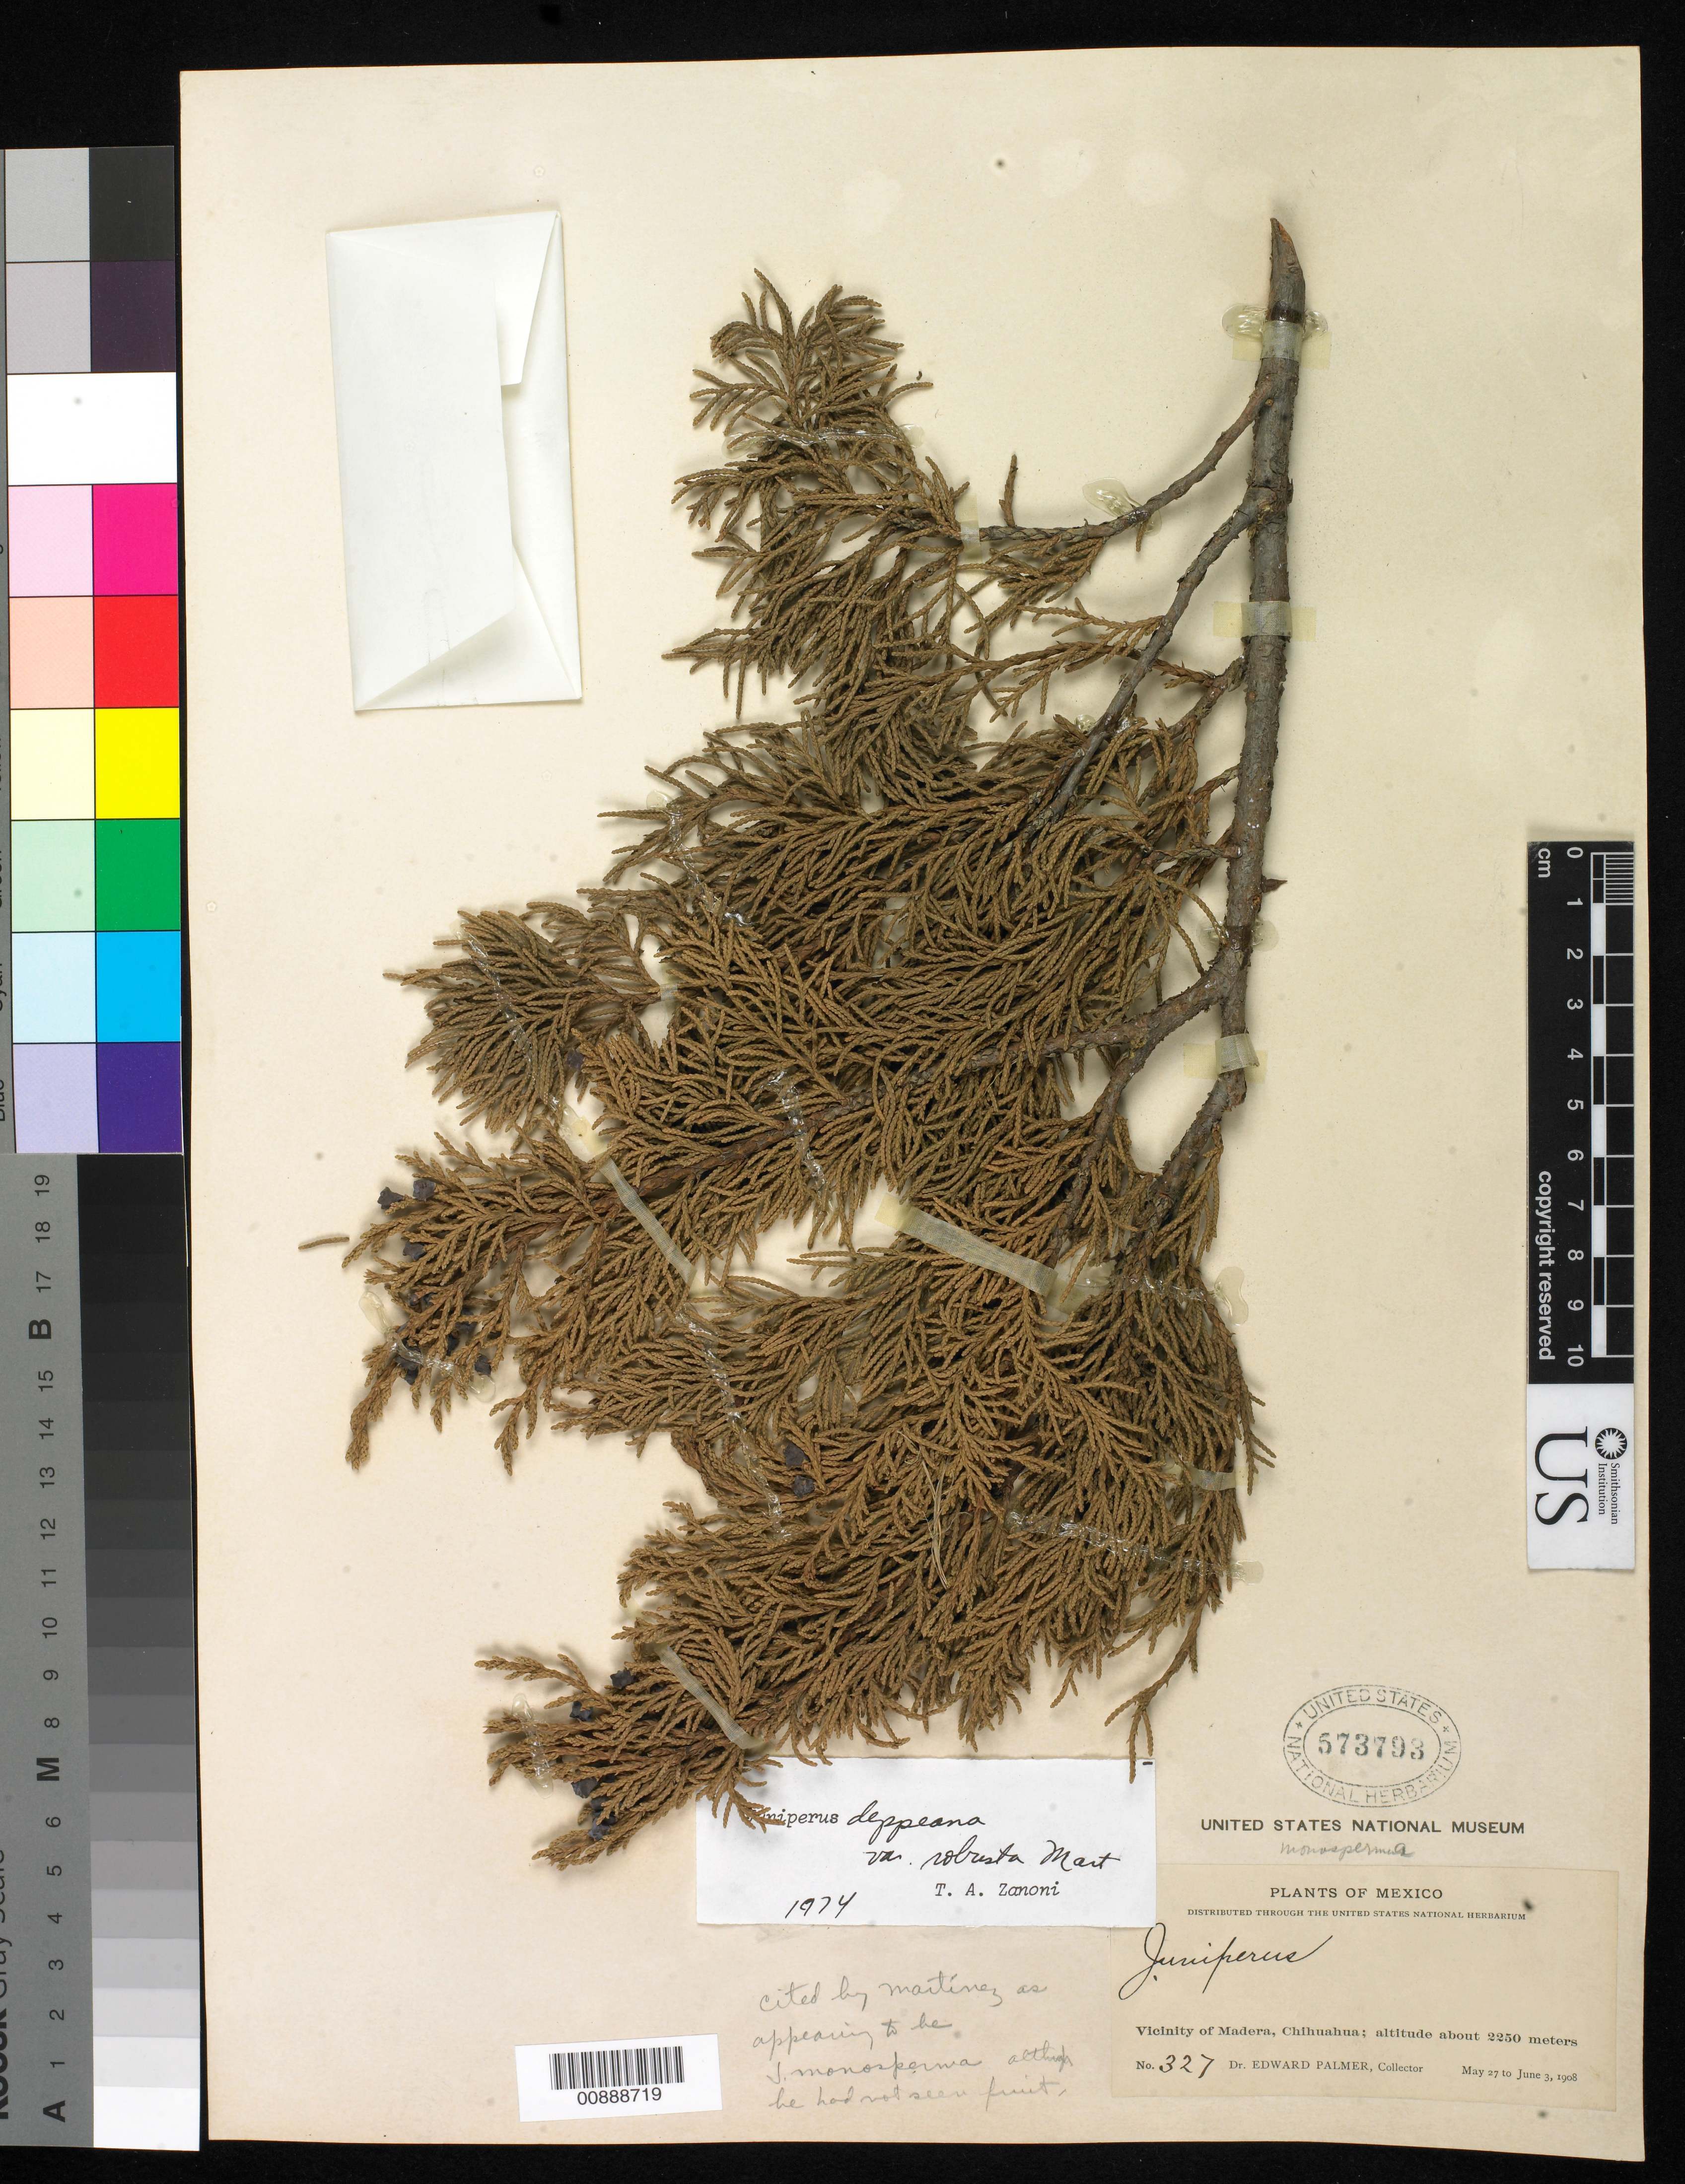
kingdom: Plantae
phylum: Tracheophyta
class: Pinopsida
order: Pinales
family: Cupressaceae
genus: Juniperus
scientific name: Juniperus deppeana var. robusta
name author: Martínez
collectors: E. Palmer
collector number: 327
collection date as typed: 27 May 1908 to 03 Jun 1908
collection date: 1908-05-27/1908-06-03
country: Mexico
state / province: Chihuahua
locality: Vicinity of Madera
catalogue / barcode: US 573793